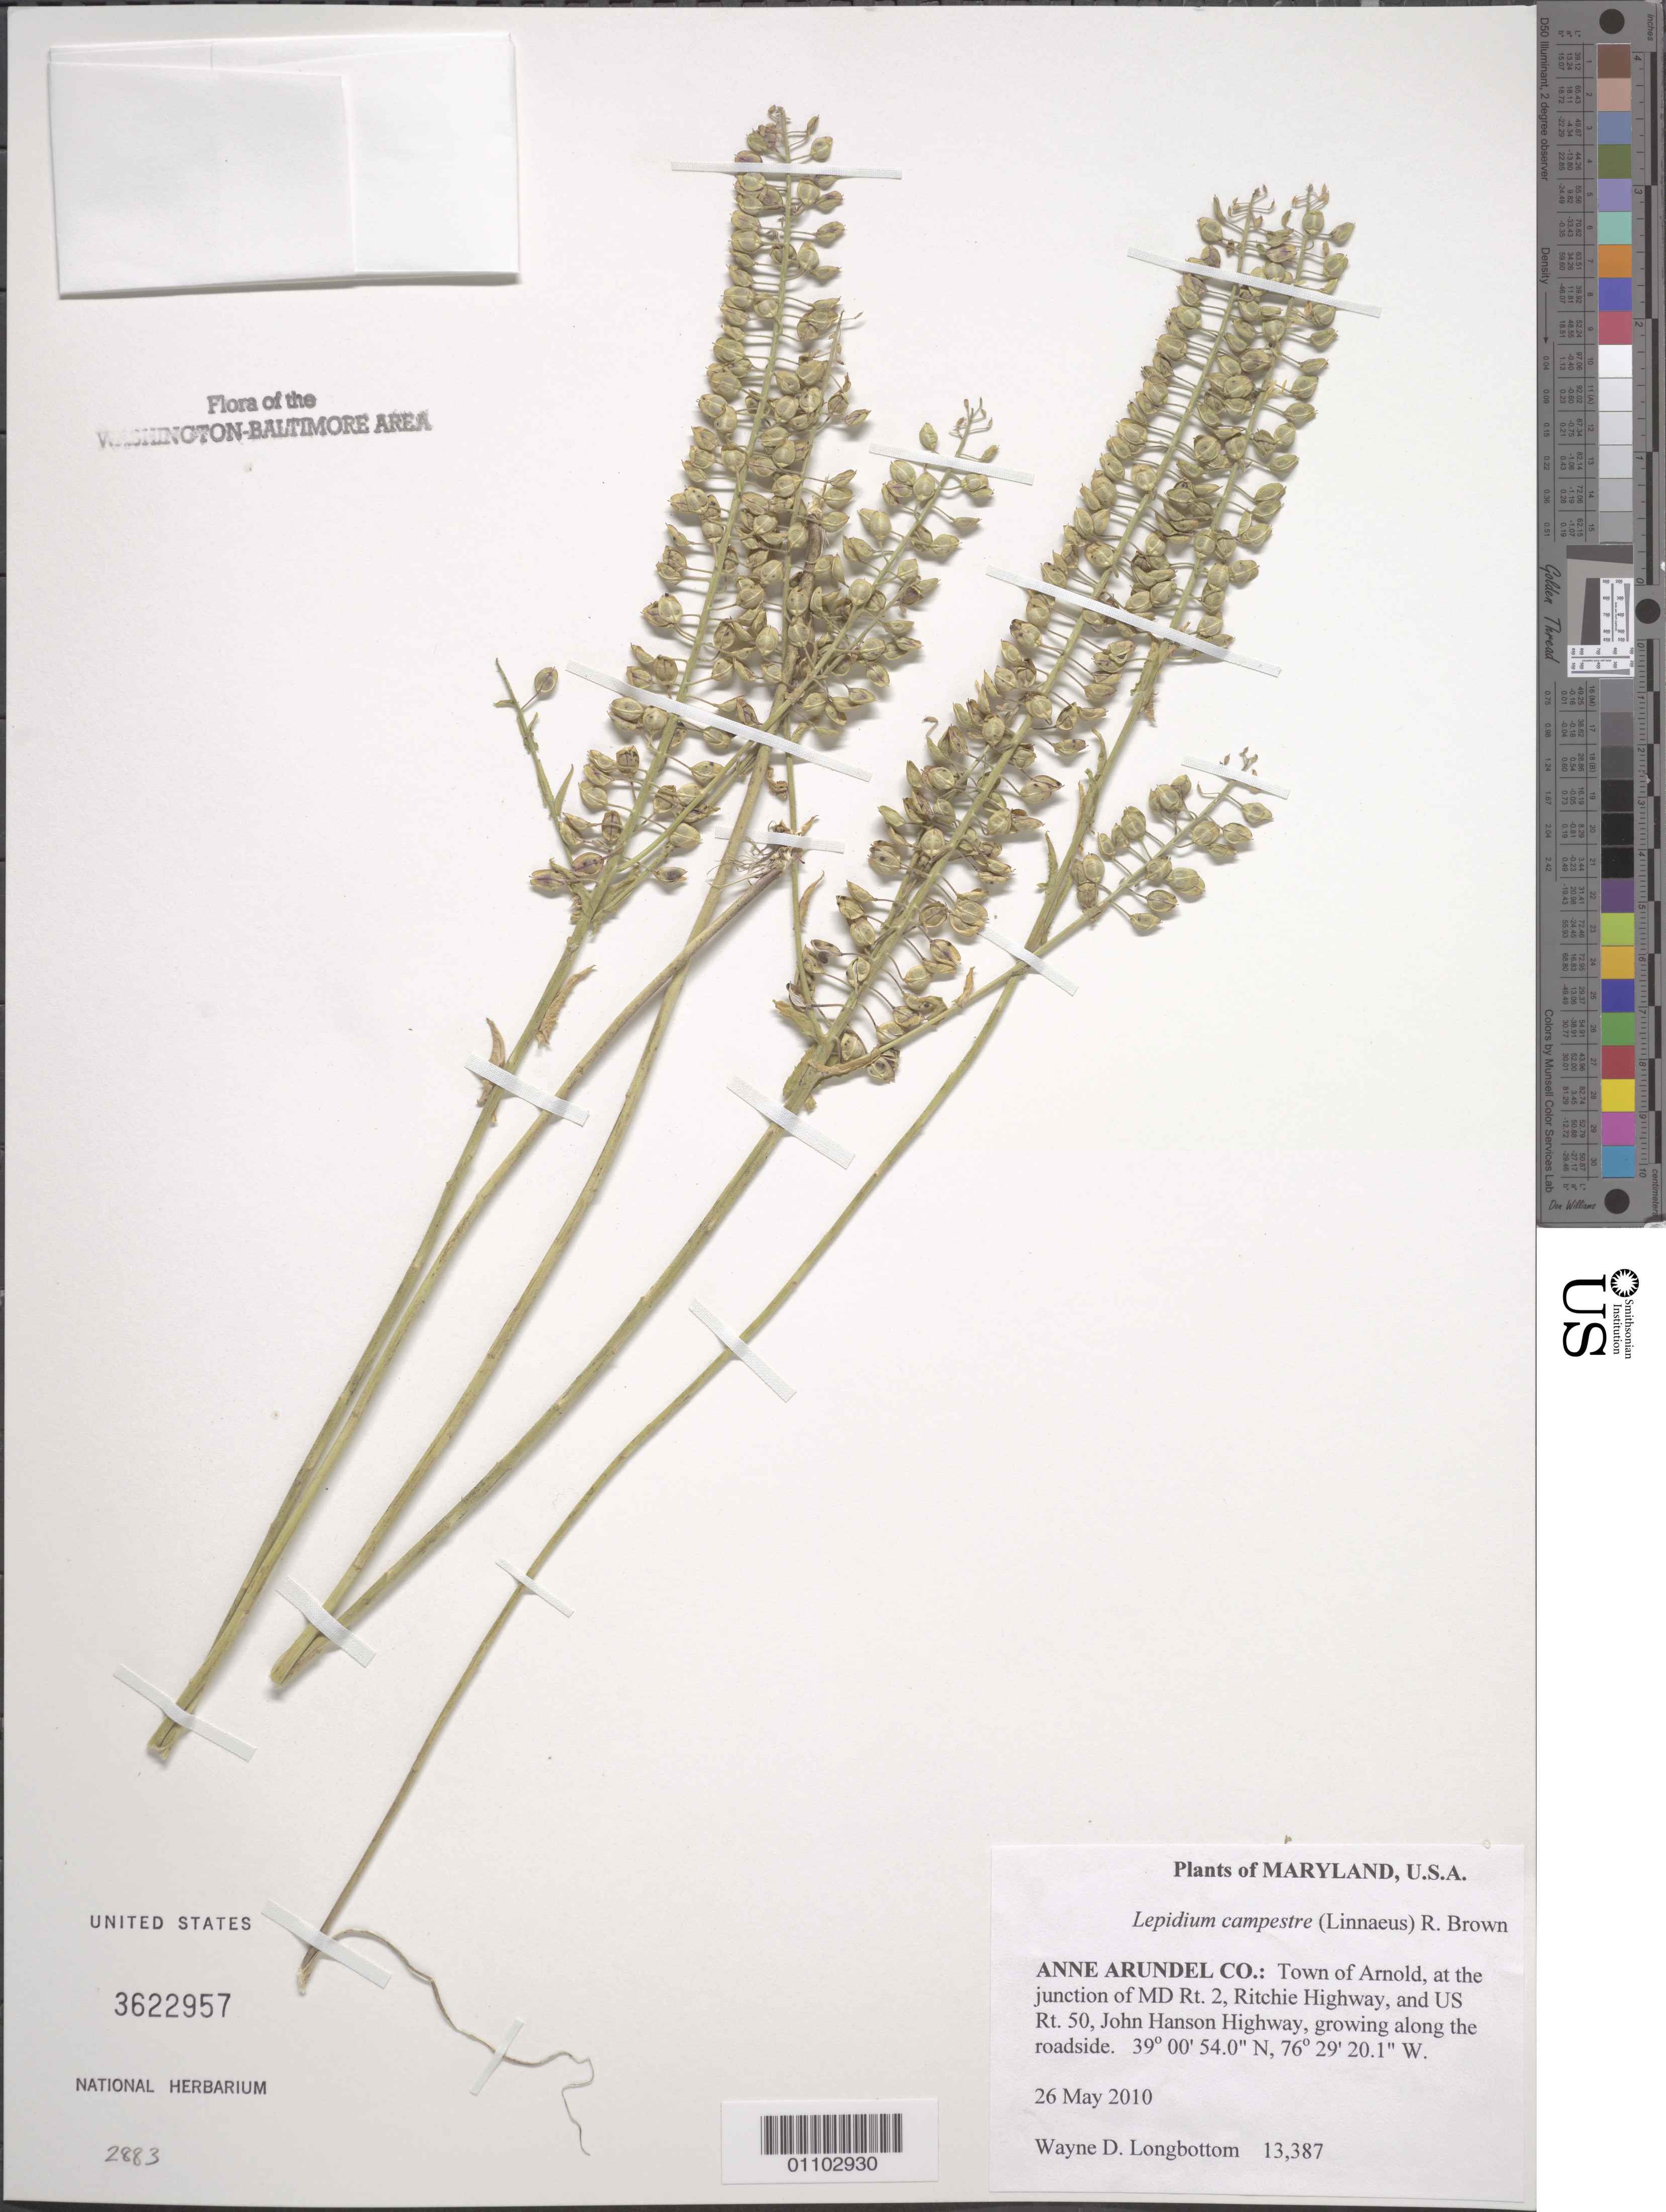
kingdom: Plantae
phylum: Tracheophyta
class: Magnoliopsida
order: Brassicales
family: Brassicaceae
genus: Lepidium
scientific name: Lepidium campestre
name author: (L.) W.T. Aiton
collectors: W. D. Longbottom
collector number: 13387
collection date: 2010-05-26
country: United States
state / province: Maryland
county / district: Anne Arundel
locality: Town of Arnold, at the junction of MD Rt. 2, Ritchie Highway, and US Rt. 50, John Hanson Highway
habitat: Growing along the roadside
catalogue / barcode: US 3622957